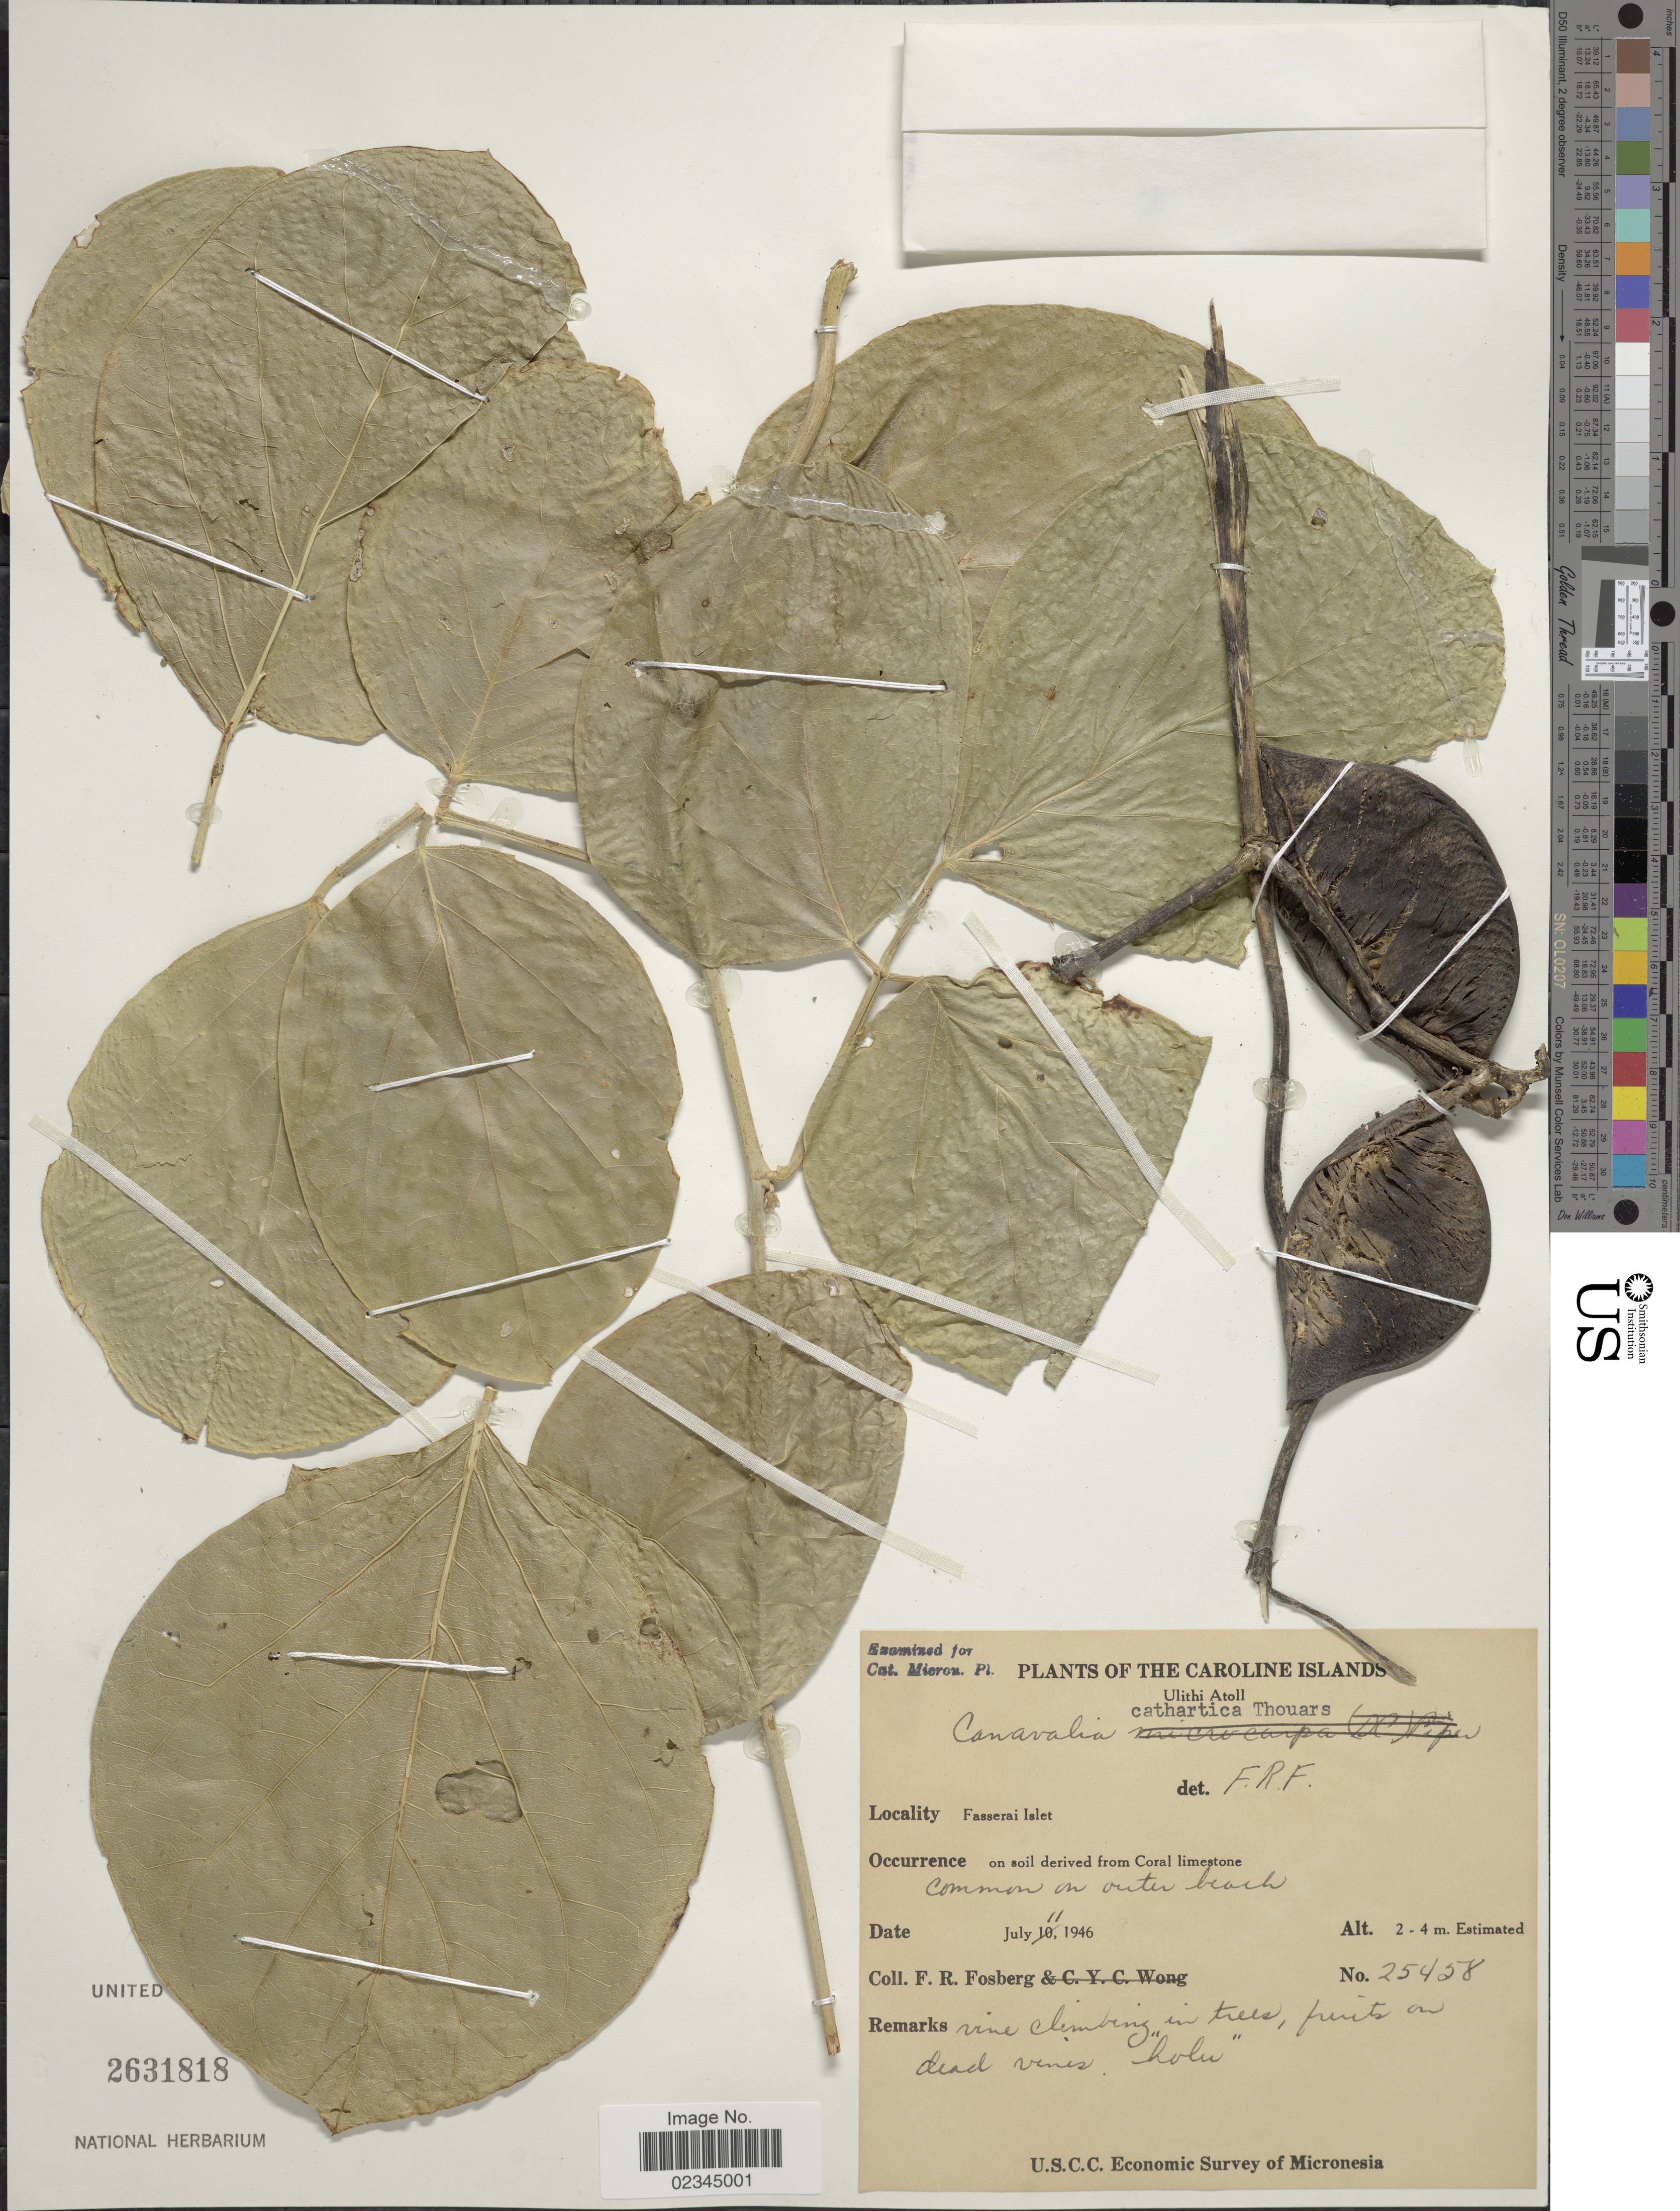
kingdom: Plantae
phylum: Tracheophyta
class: Magnoliopsida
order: Fabales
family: Fabaceae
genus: Canavalia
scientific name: Canavalia cathartica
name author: Thouars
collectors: F. R. Fosberg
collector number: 25458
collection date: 1946-07-11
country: Micronesia, Federated States of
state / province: Yap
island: Ulithi Atoll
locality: The Caroline Islands, Ulithi Atoll, Fasserai Islet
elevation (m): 2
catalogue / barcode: US 2631818